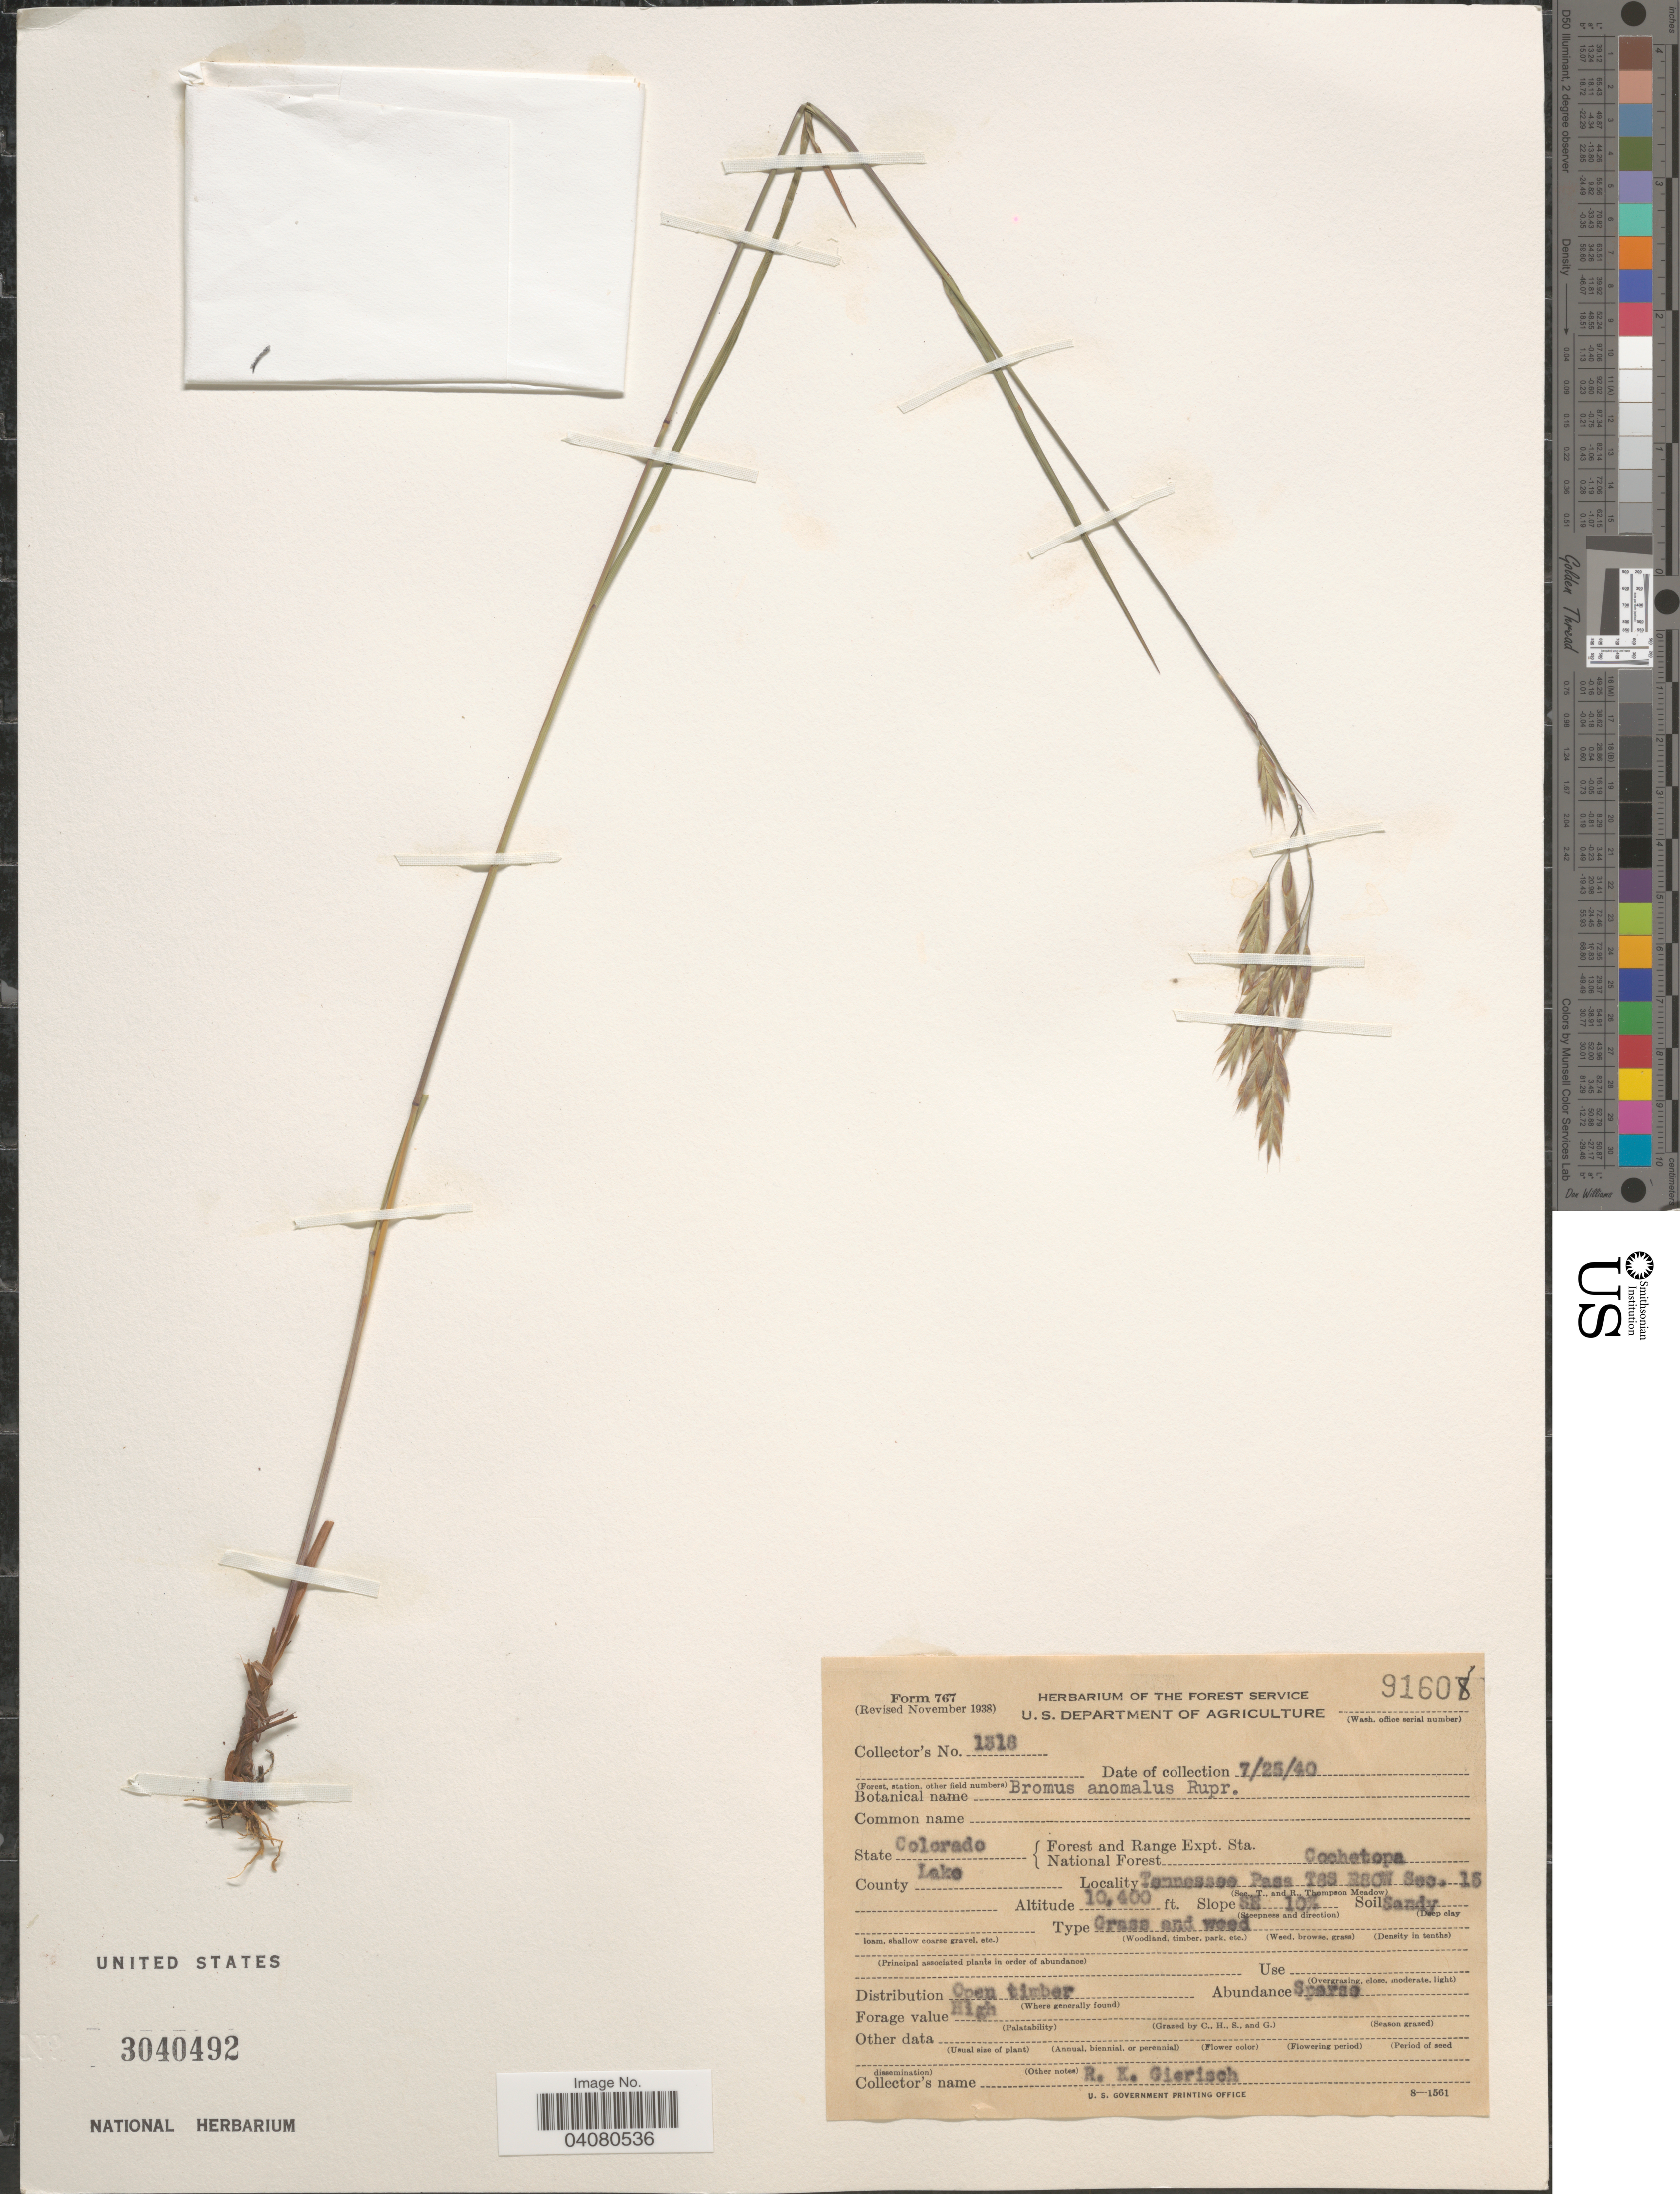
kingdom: Plantae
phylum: Tracheophyta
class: Liliopsida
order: Poales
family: Poaceae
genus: Bromus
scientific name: Bromus anomalus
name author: Rupr. ex E. Fourn.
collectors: R. Gierisch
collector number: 1318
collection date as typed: Transcribed d/m/y: 25/7/40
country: United States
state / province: Colorado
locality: Forest and Range Expt. Sta. National Forest Cochetopa. County Lake. Tennessee Pass T8S R80W Sec. 15.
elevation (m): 3170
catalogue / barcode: US 3040492